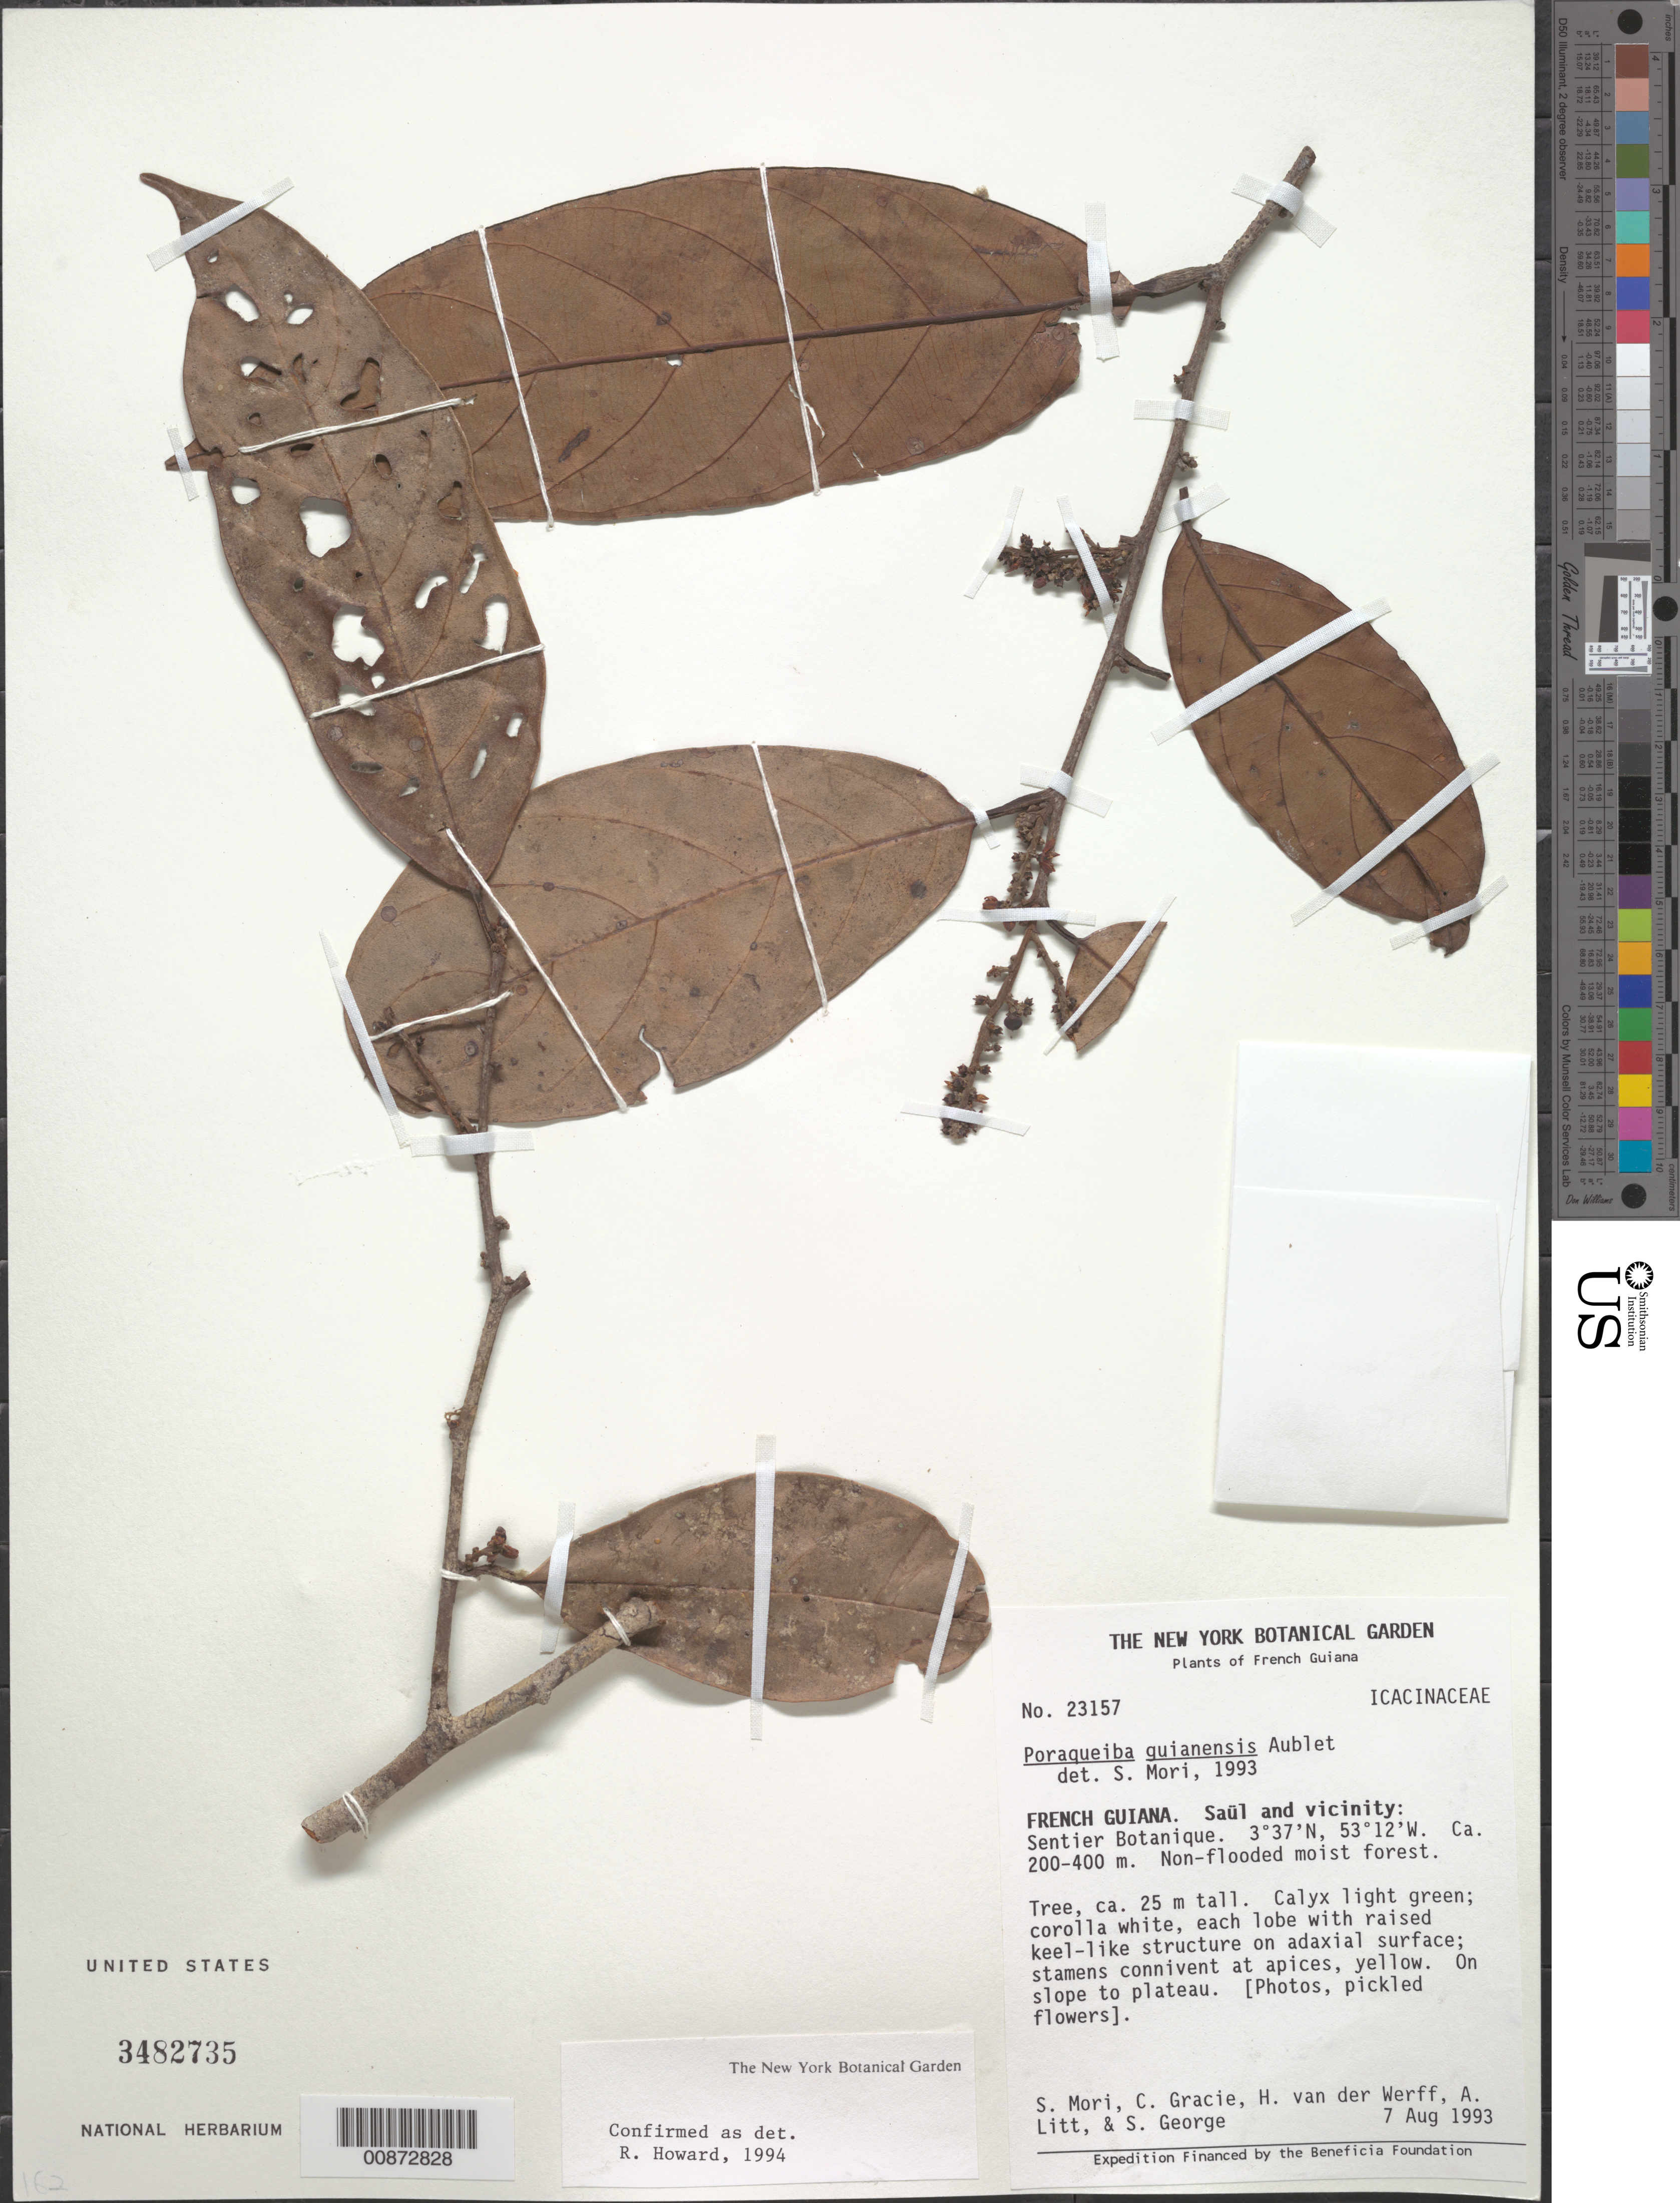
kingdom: Plantae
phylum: Tracheophyta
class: Magnoliopsida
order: Metteniusales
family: Metteniusaceae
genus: Poraqueiba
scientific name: Poraqueiba guianensis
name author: Aubl.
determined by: Howard, R. A.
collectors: S. Mori, C. A. Gracie, H. van der Werff, A. Litt & S. George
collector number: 23157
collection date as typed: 7-Aug-93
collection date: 1993-08-07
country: French Guiana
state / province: Saint-Laurent-du-Maroni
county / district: Saül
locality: Saül and vic., Sentier Botanique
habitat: Non-flooded moist forest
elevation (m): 200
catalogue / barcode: US 3482735